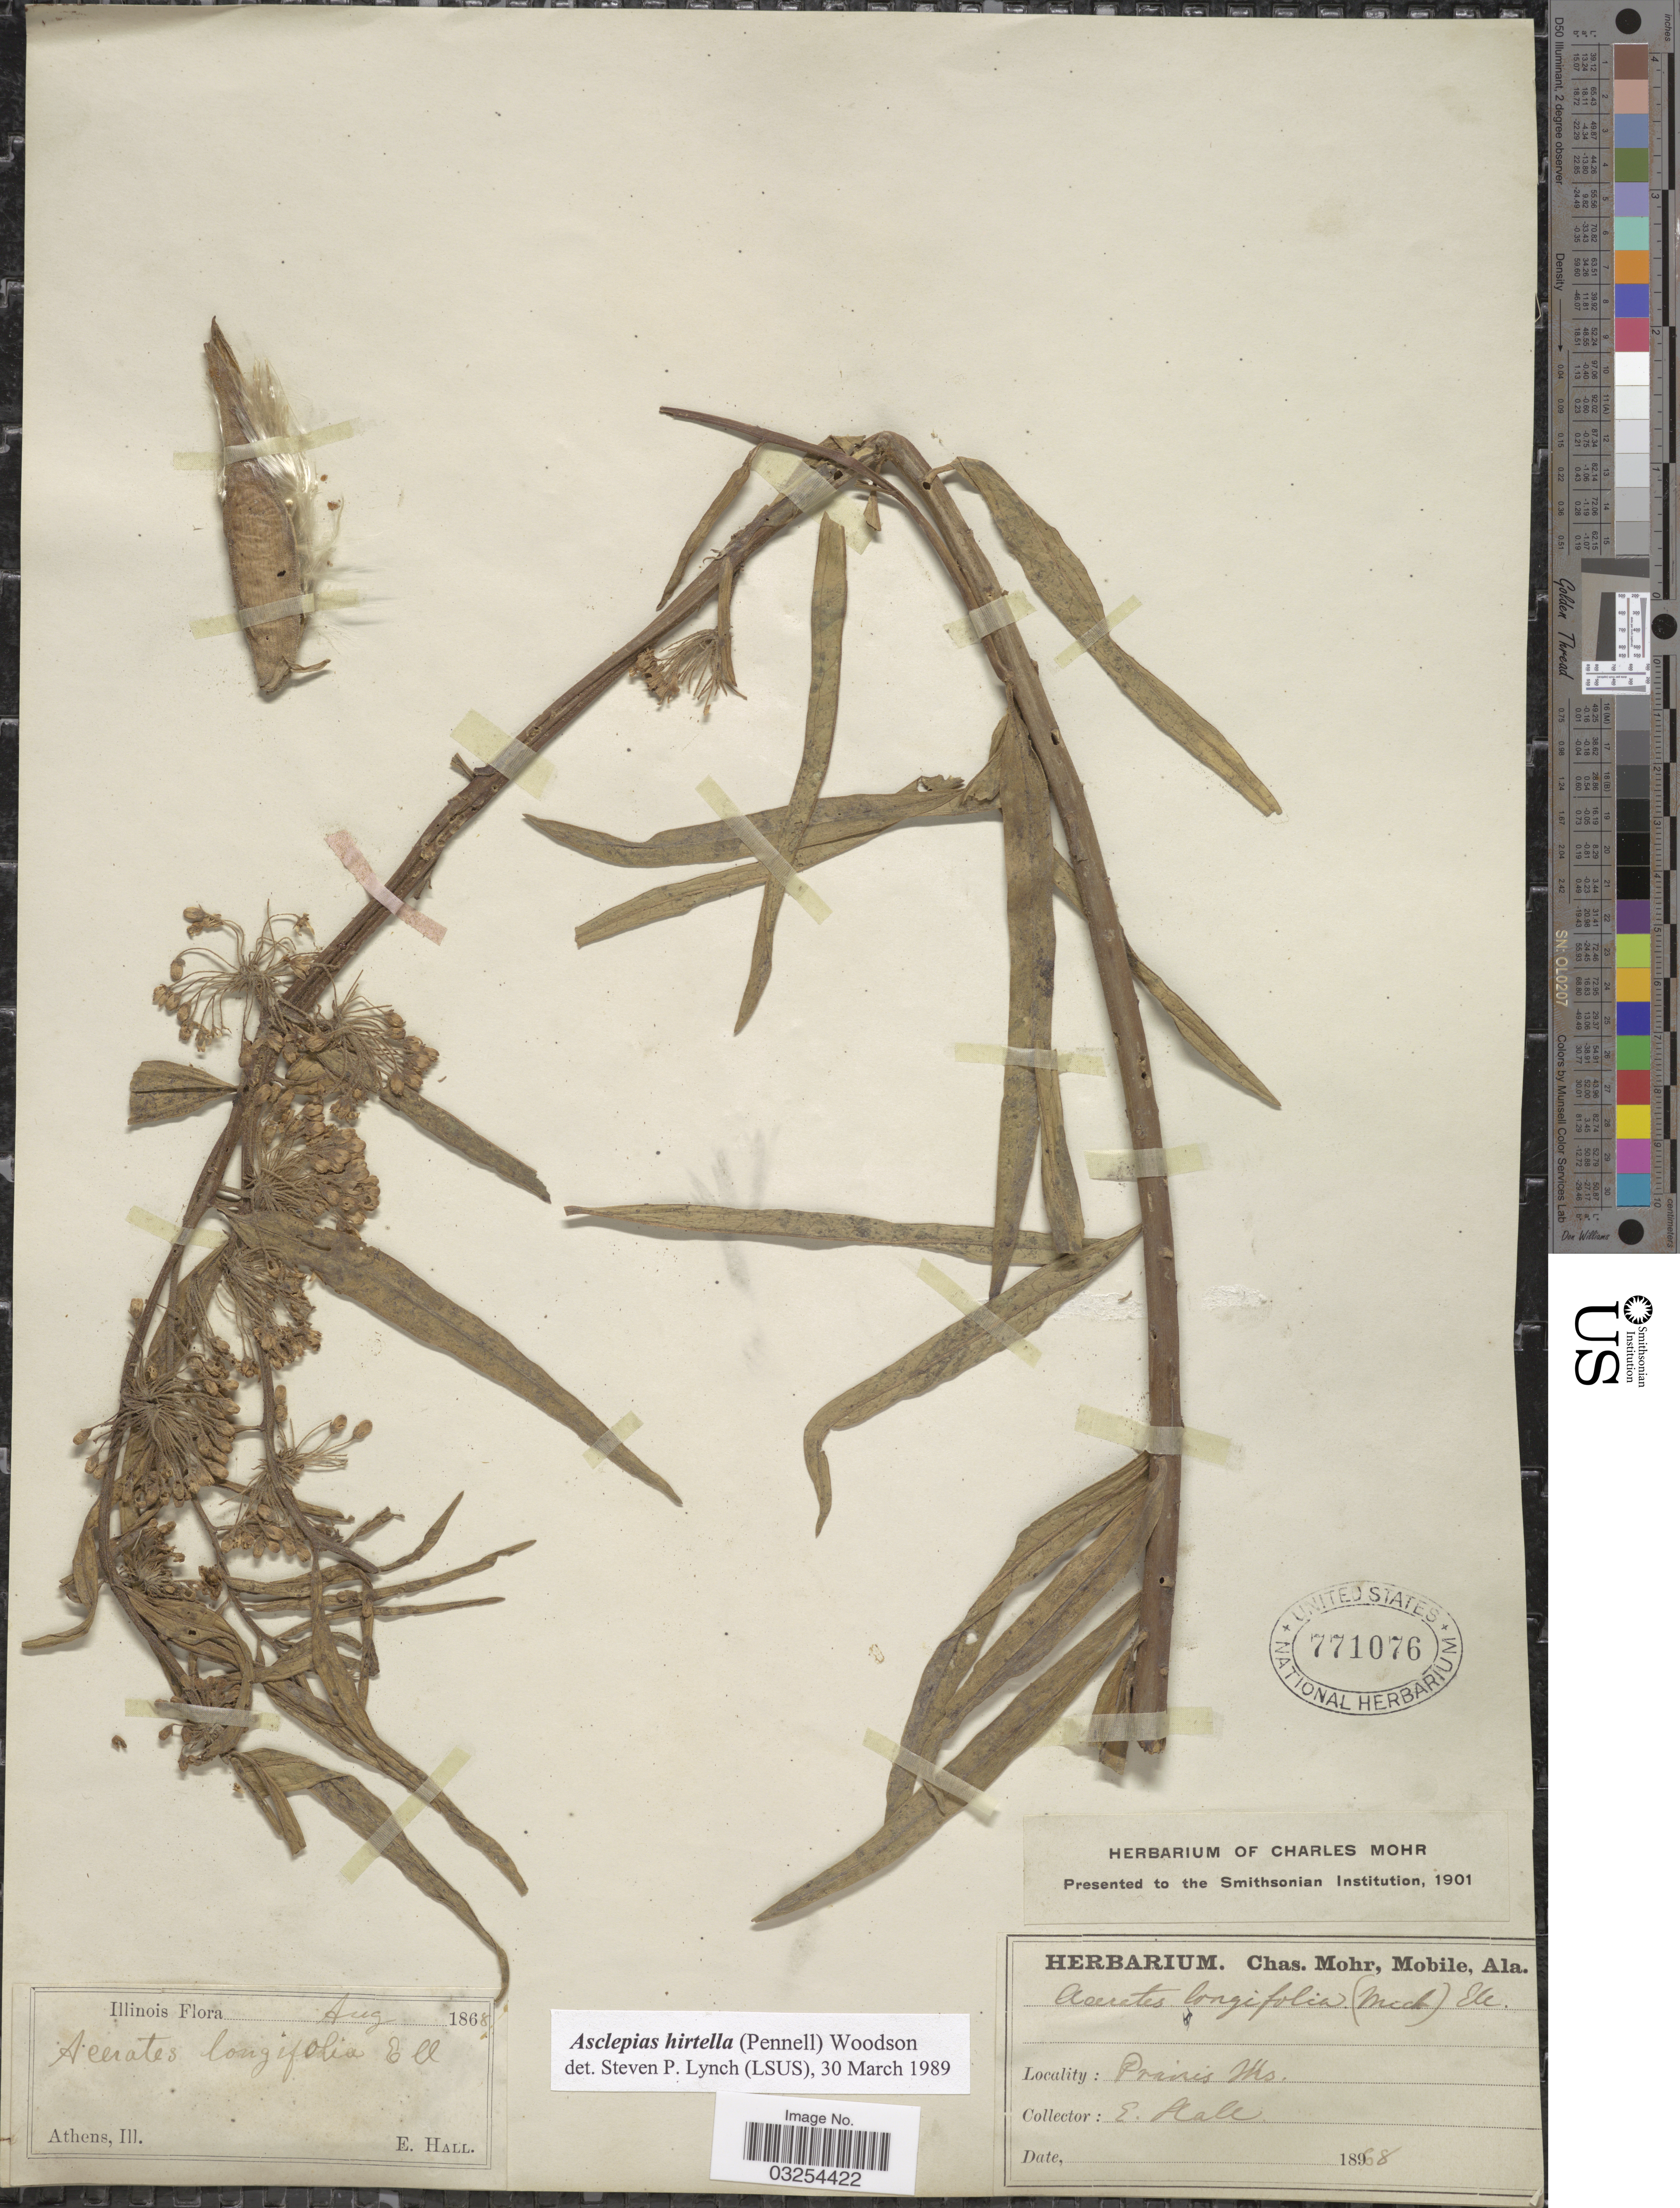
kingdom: Plantae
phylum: Tracheophyta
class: Magnoliopsida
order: Gentianales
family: Apocynaceae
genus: Asclepias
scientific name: Asclepias hirtella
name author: (Pennell) Woodson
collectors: E. Hall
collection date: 1868-08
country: United States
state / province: Illinois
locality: Prairies.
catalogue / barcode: US 771076